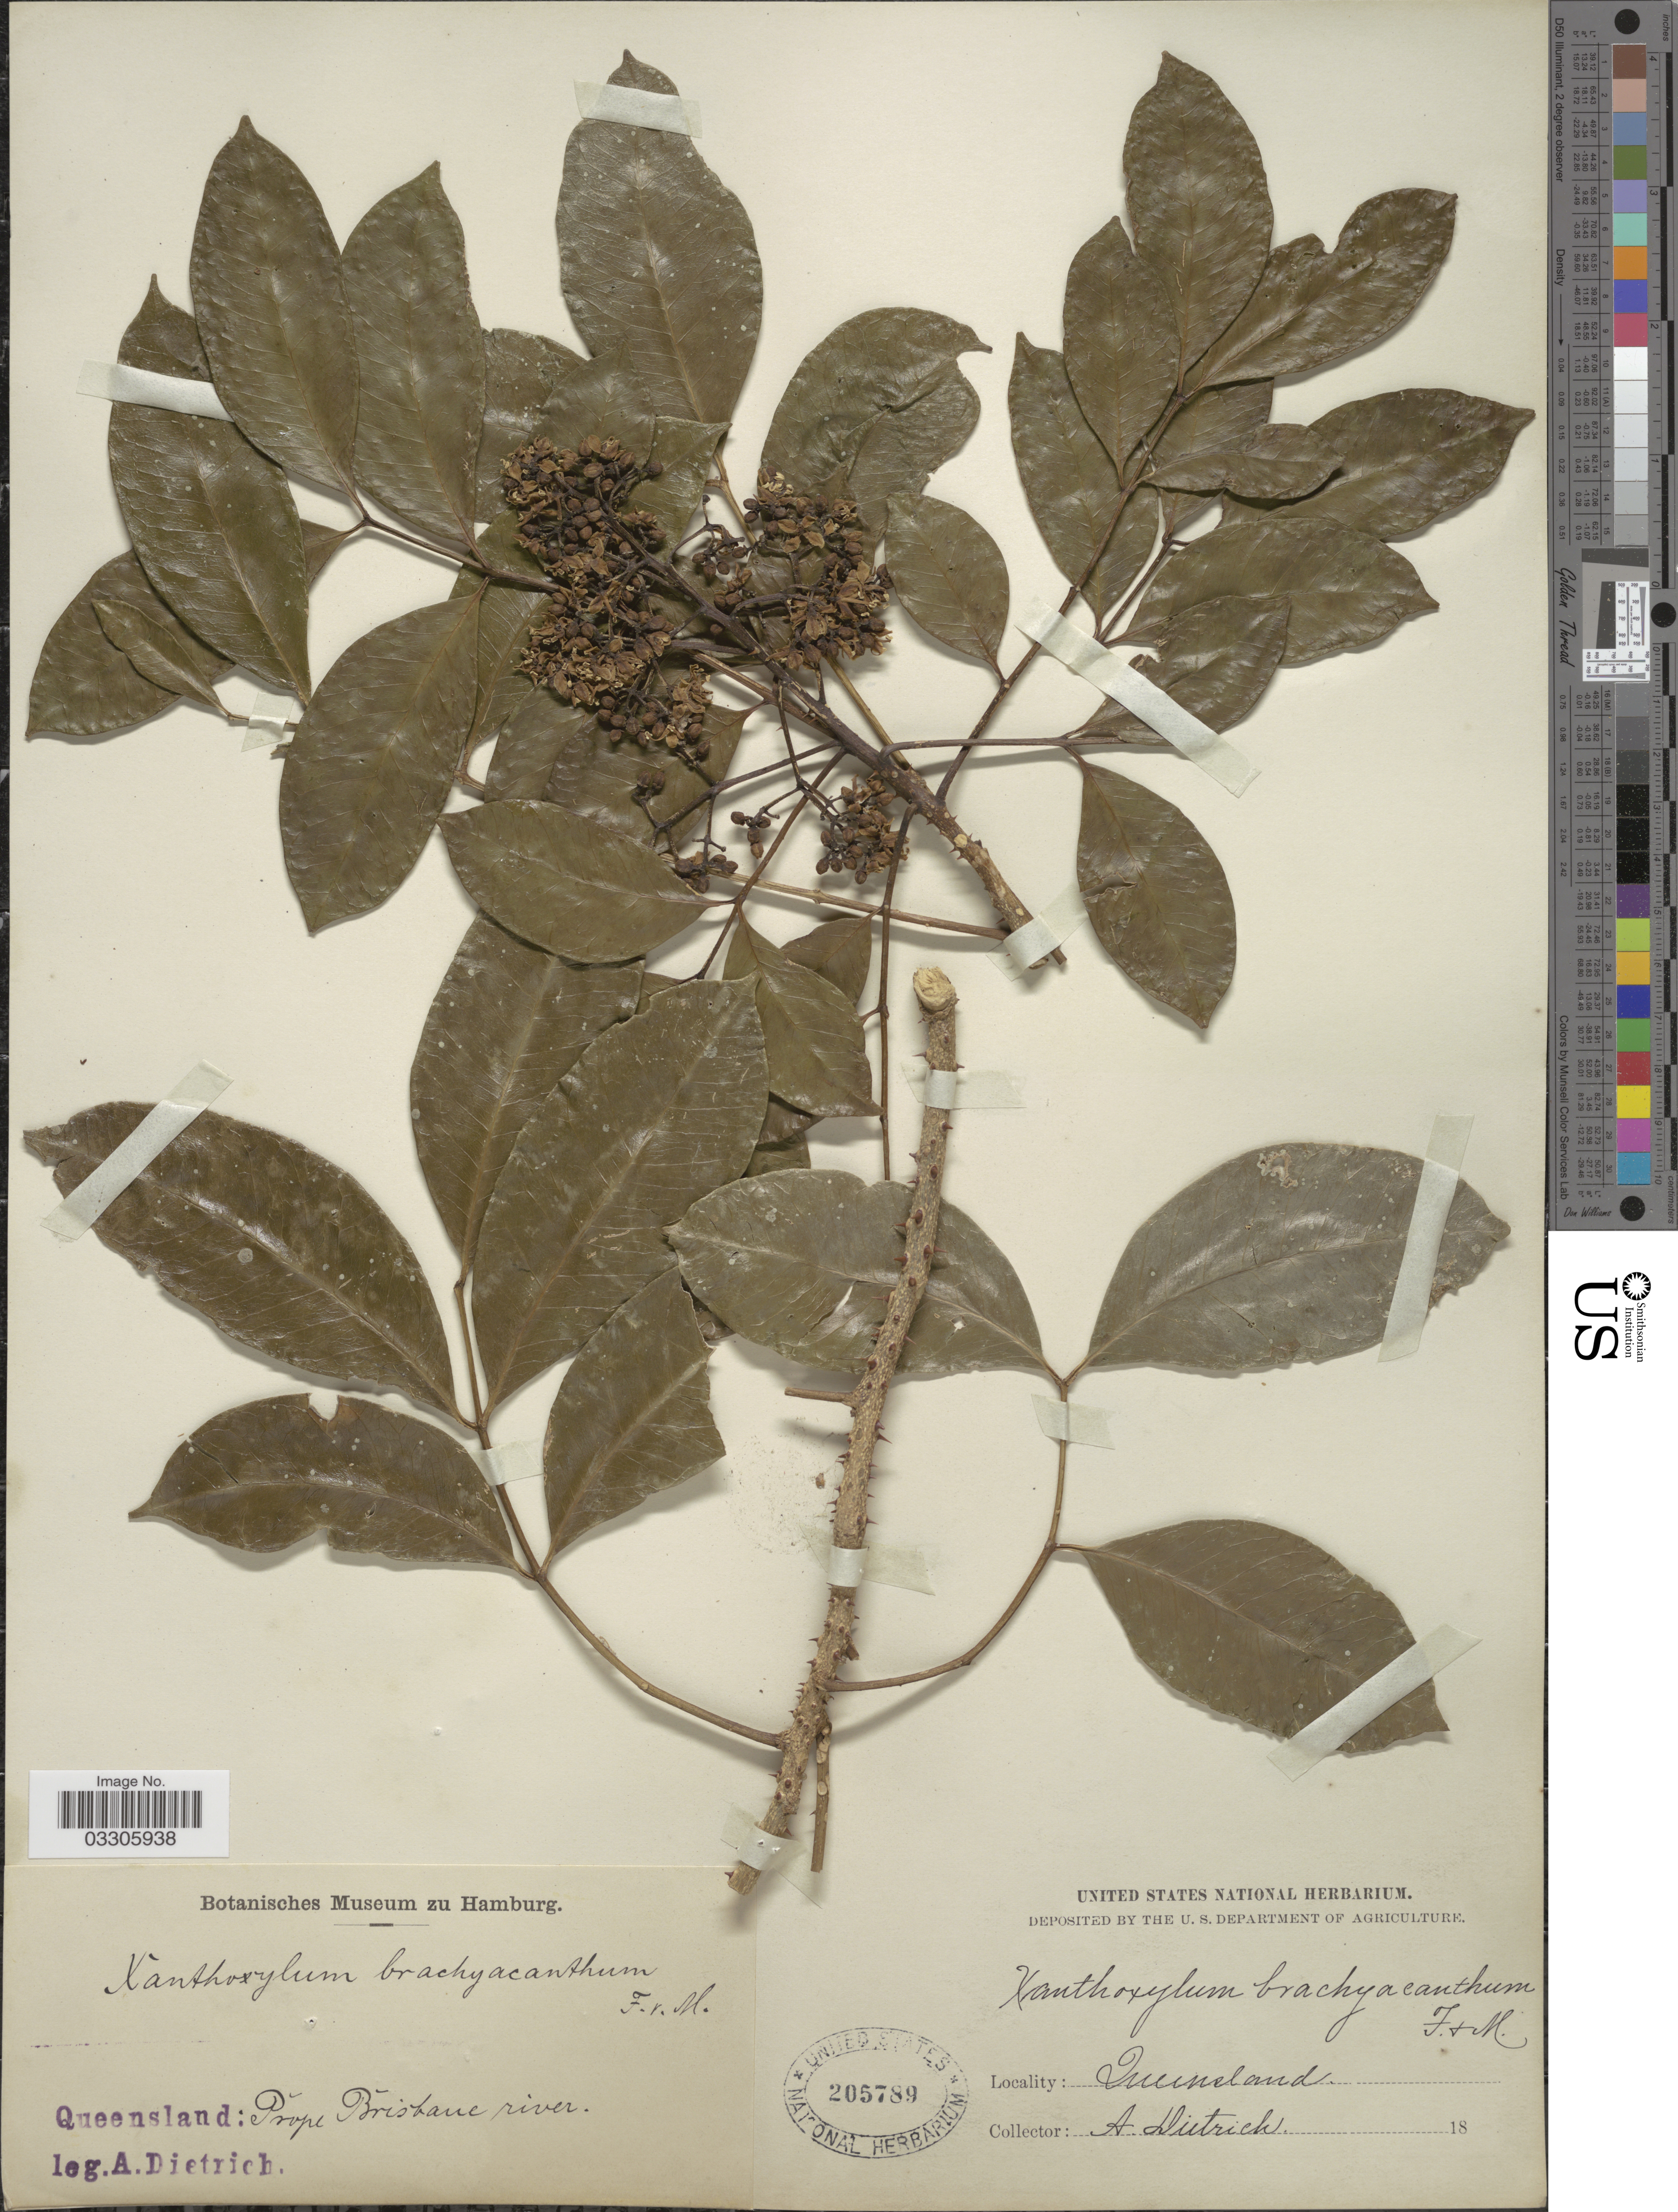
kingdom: Plantae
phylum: Tracheophyta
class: Magnoliopsida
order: Sapindales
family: Rutaceae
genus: Zanthoxylum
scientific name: Zanthoxylum brachyacanthum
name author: F. Muell.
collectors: A. Dietrich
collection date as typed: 18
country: Australia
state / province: Queensland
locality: Prope Brisbane river.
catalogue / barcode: US 205789